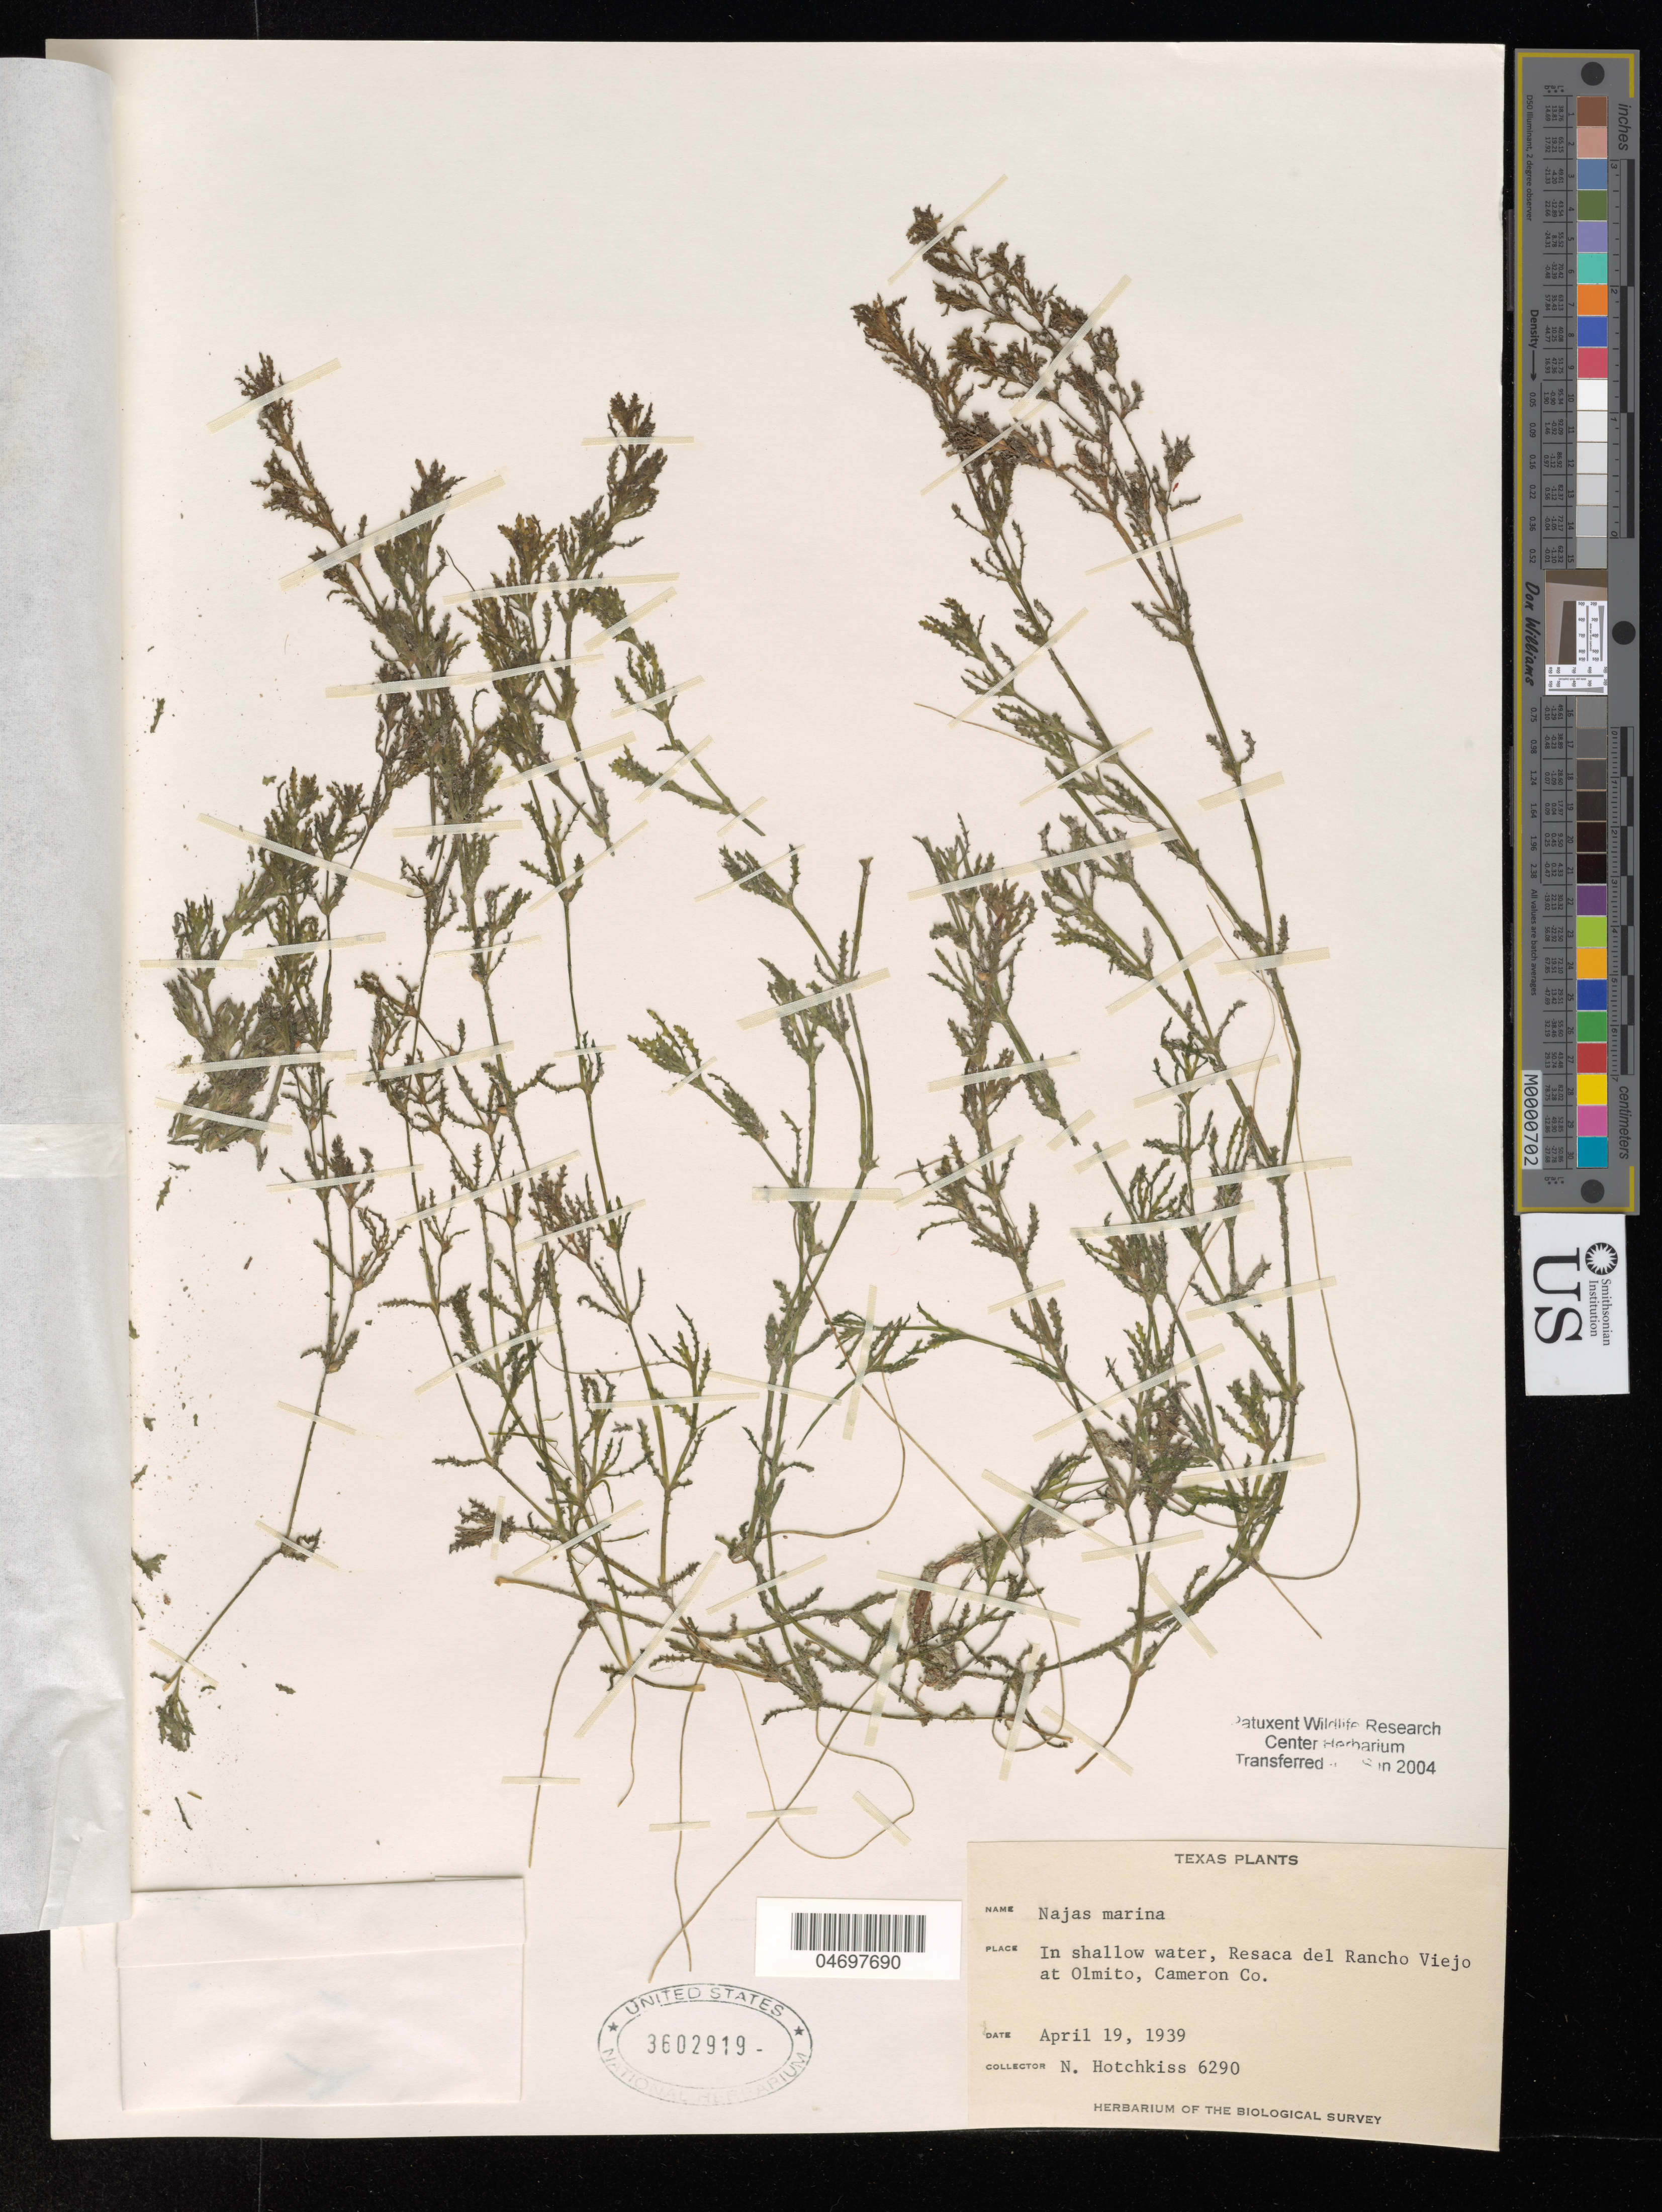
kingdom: Plantae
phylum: Tracheophyta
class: Liliopsida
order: Alismatales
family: Hydrocharitaceae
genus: Najas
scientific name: Najas marina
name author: L.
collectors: N. Hotchkiss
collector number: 6290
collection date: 1939-04-19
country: United States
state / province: Texas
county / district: Cameron Co.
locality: Resaca del Rancho Viejo at Olmito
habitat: In shallow water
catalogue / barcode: US 3602919